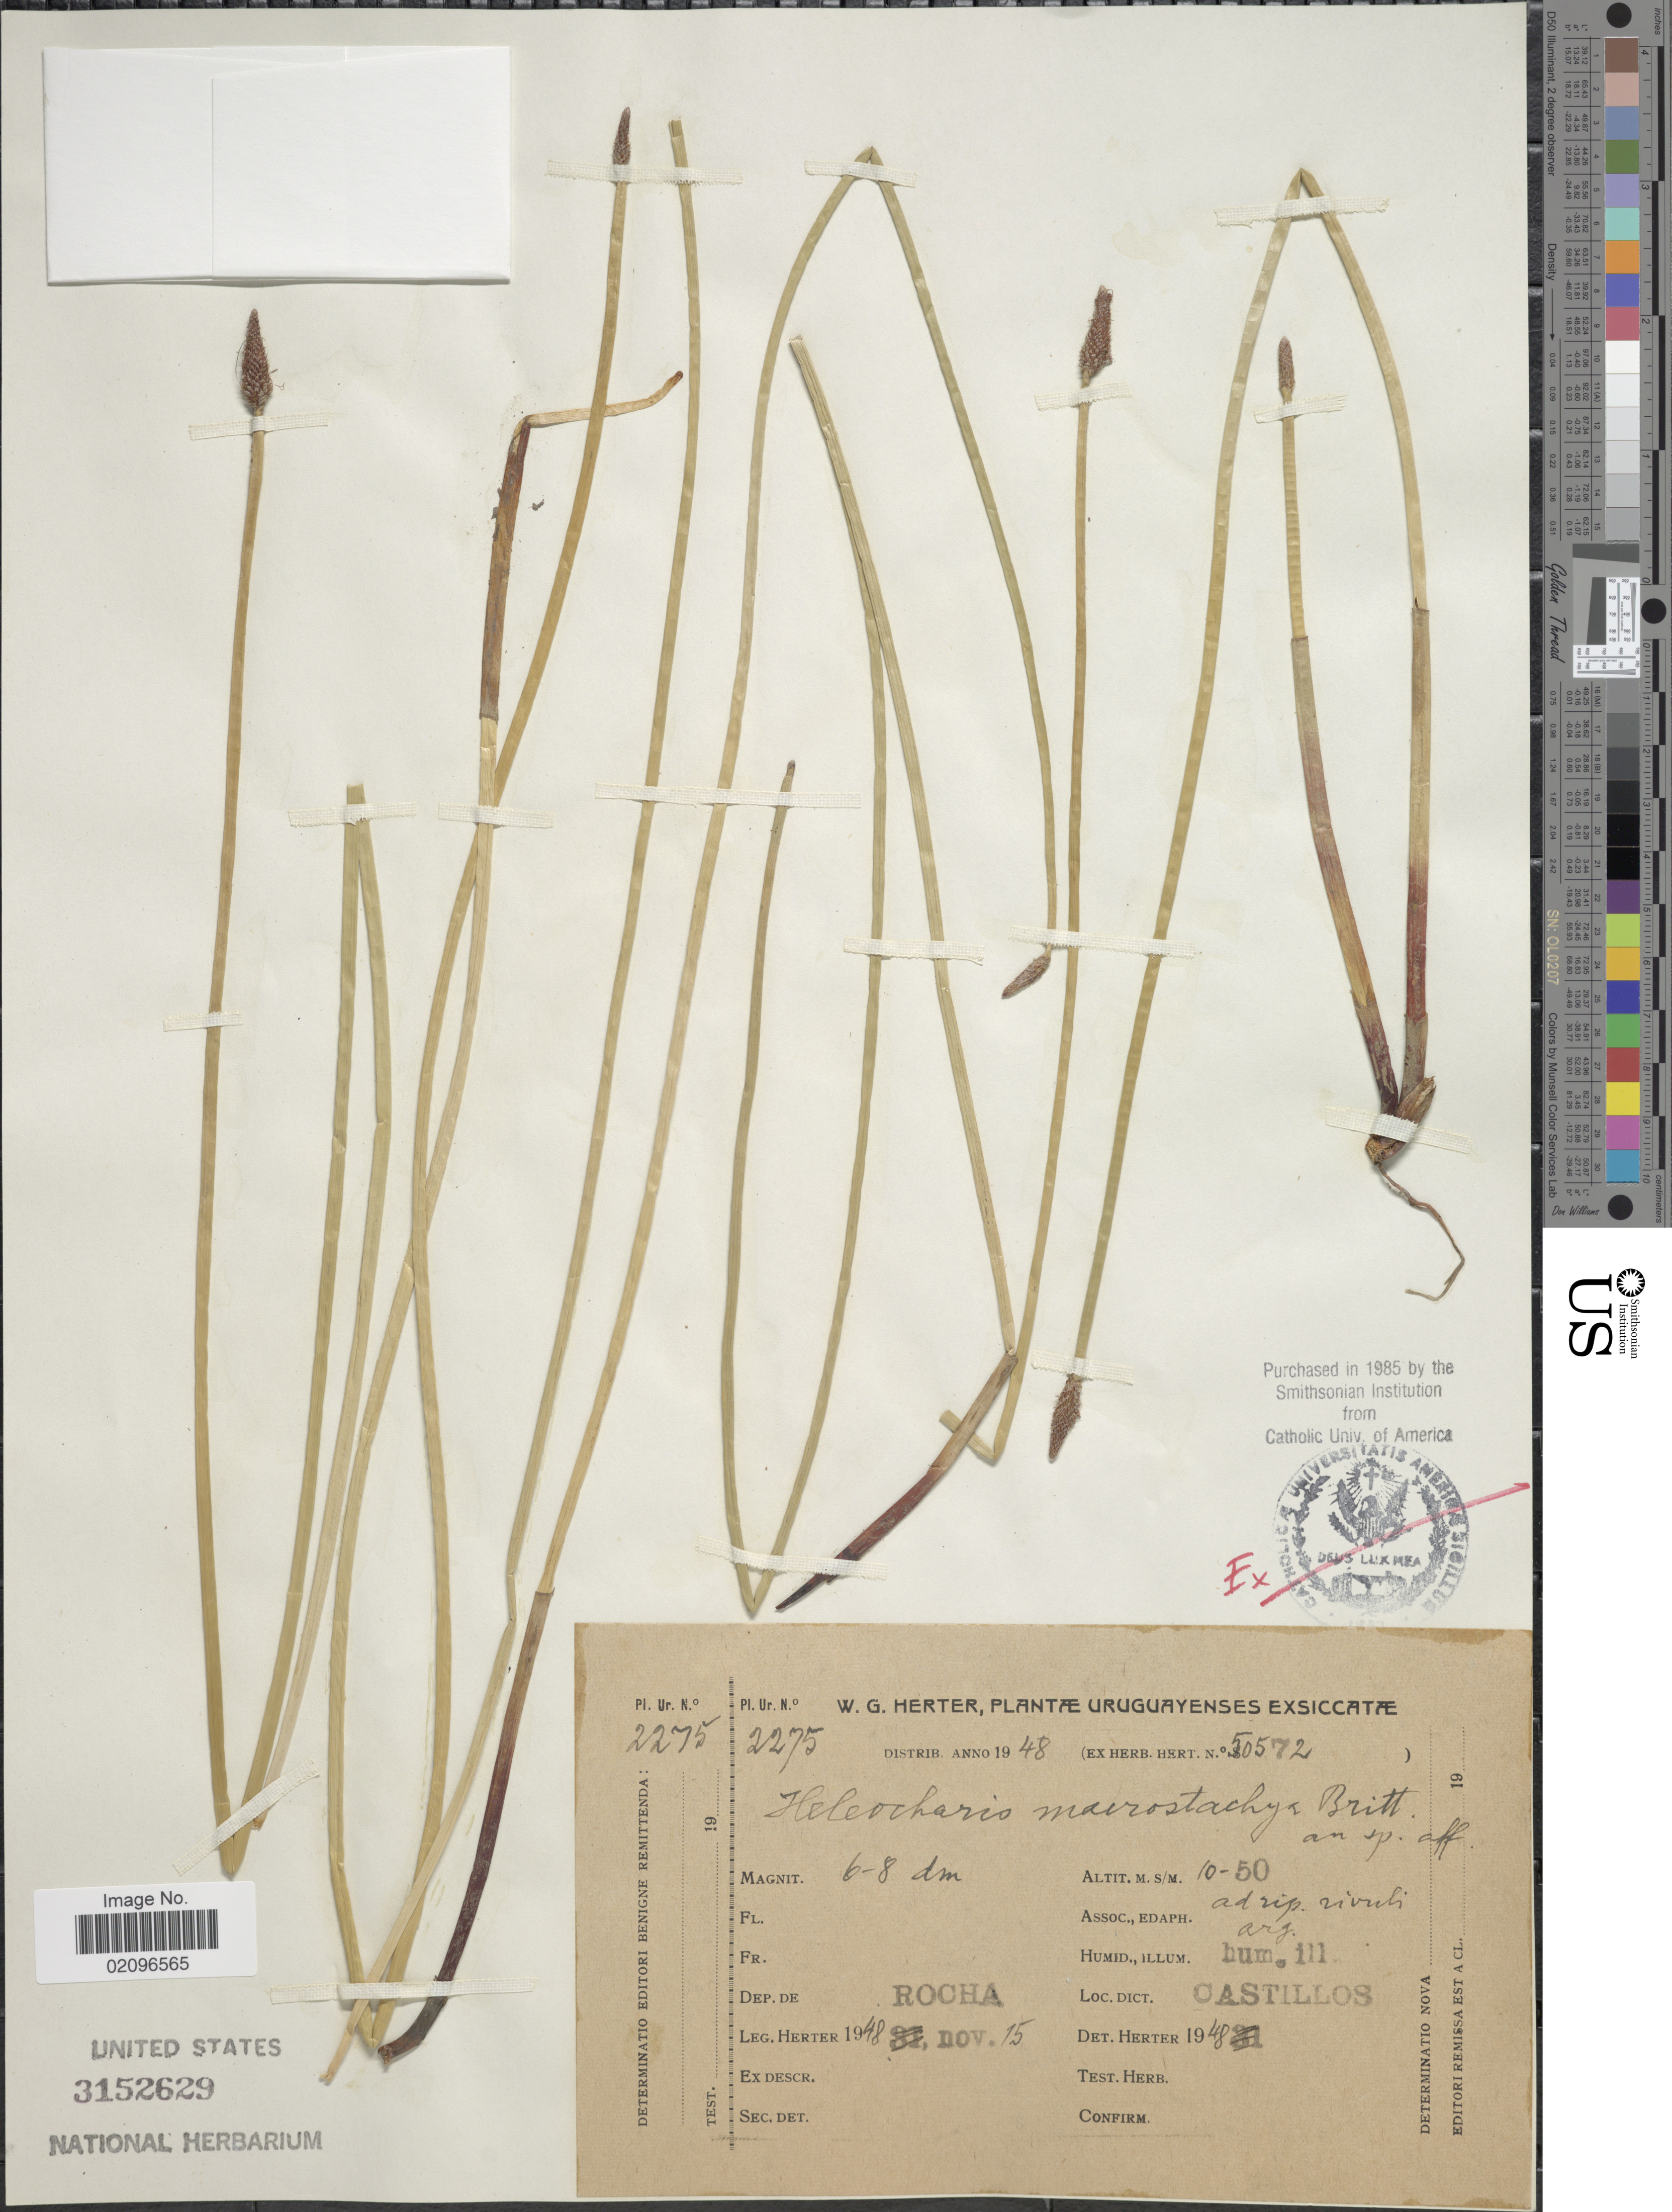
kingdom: Plantae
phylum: Tracheophyta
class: Liliopsida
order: Poales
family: Cyperaceae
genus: Eleocharis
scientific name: Eleocharis macrostachya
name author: Britton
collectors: W. G. Herter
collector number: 2275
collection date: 1948-11-15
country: Uruguay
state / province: Rocha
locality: Dep. de Rocha, Oastillos.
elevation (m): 10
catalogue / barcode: US 3152629